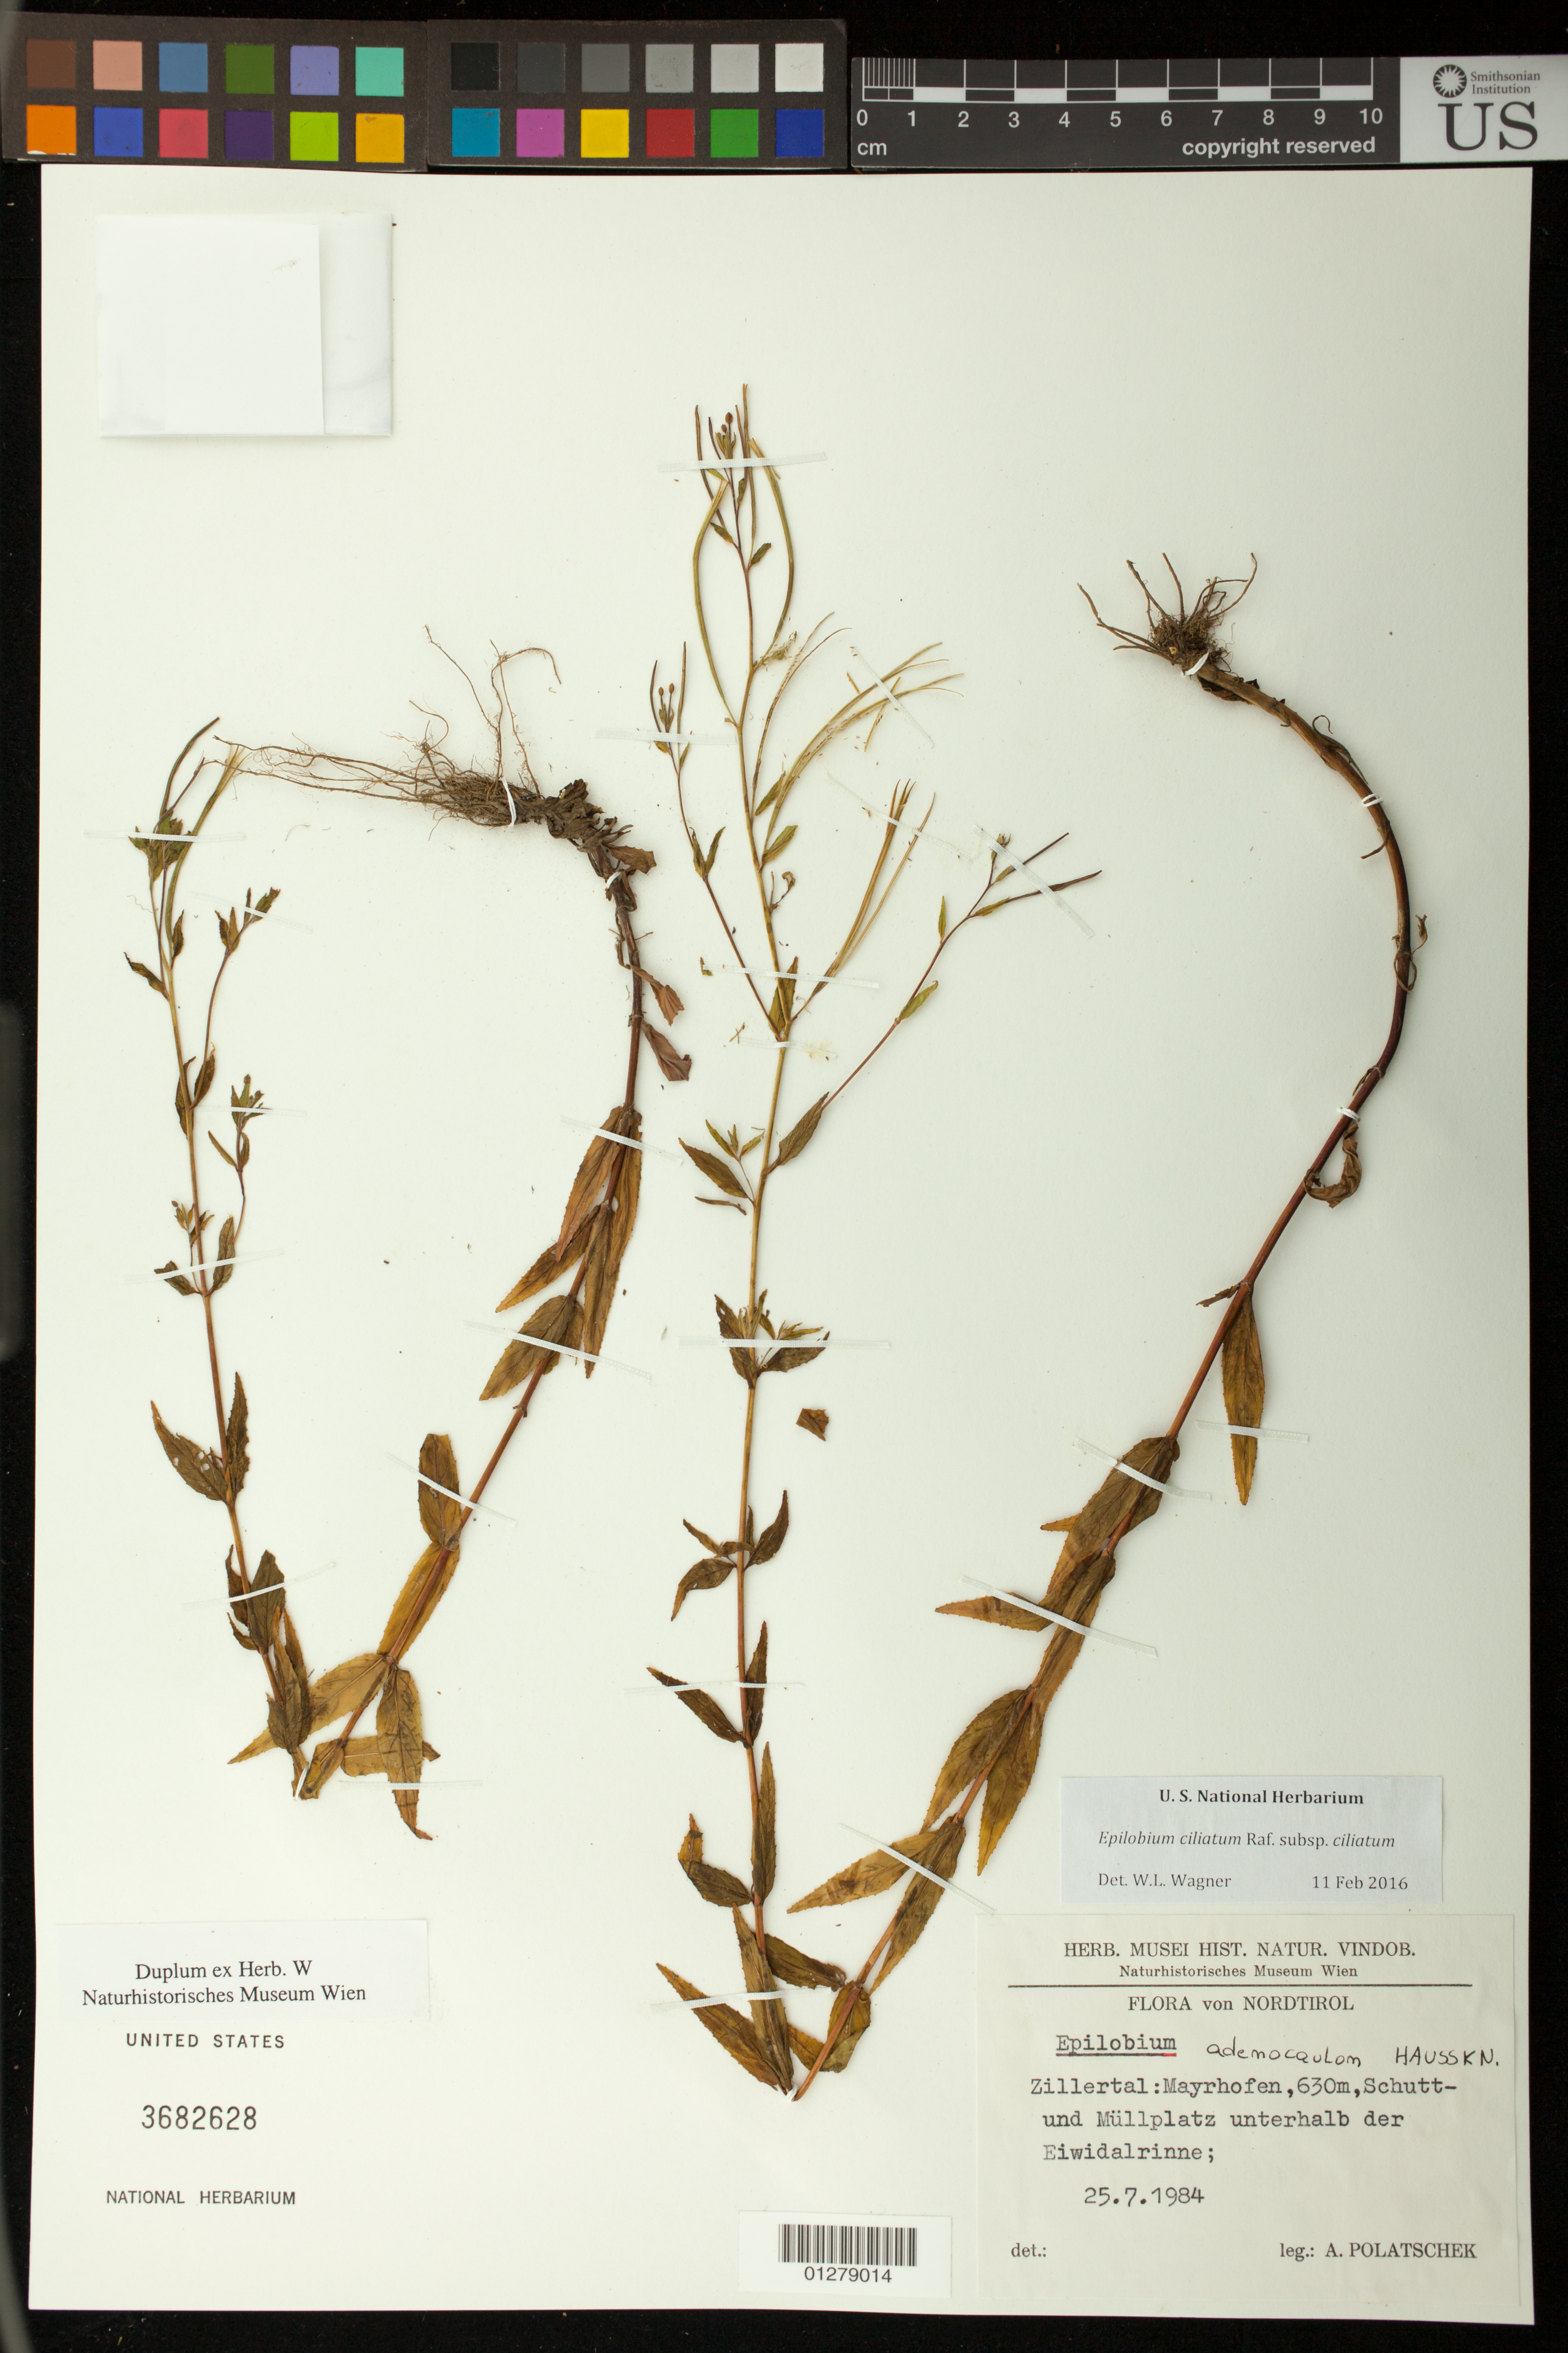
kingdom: Plantae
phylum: Tracheophyta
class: Magnoliopsida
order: Myrtales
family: Onagraceae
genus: Epilobium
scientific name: Epilobium ciliatum subsp. ciliatum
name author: Raf.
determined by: Wagner, W. L., (BOT), Smithsonian Institution - National Museum of Natural History (UNITED STATES)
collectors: A. Polatschek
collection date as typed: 25.7.1984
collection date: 1984-07-25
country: Austria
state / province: Tirol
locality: Zillertal: Mayrhofen, Schuttund Mullplatz below the Eiwidalrinne.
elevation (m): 630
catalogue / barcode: US 3682628